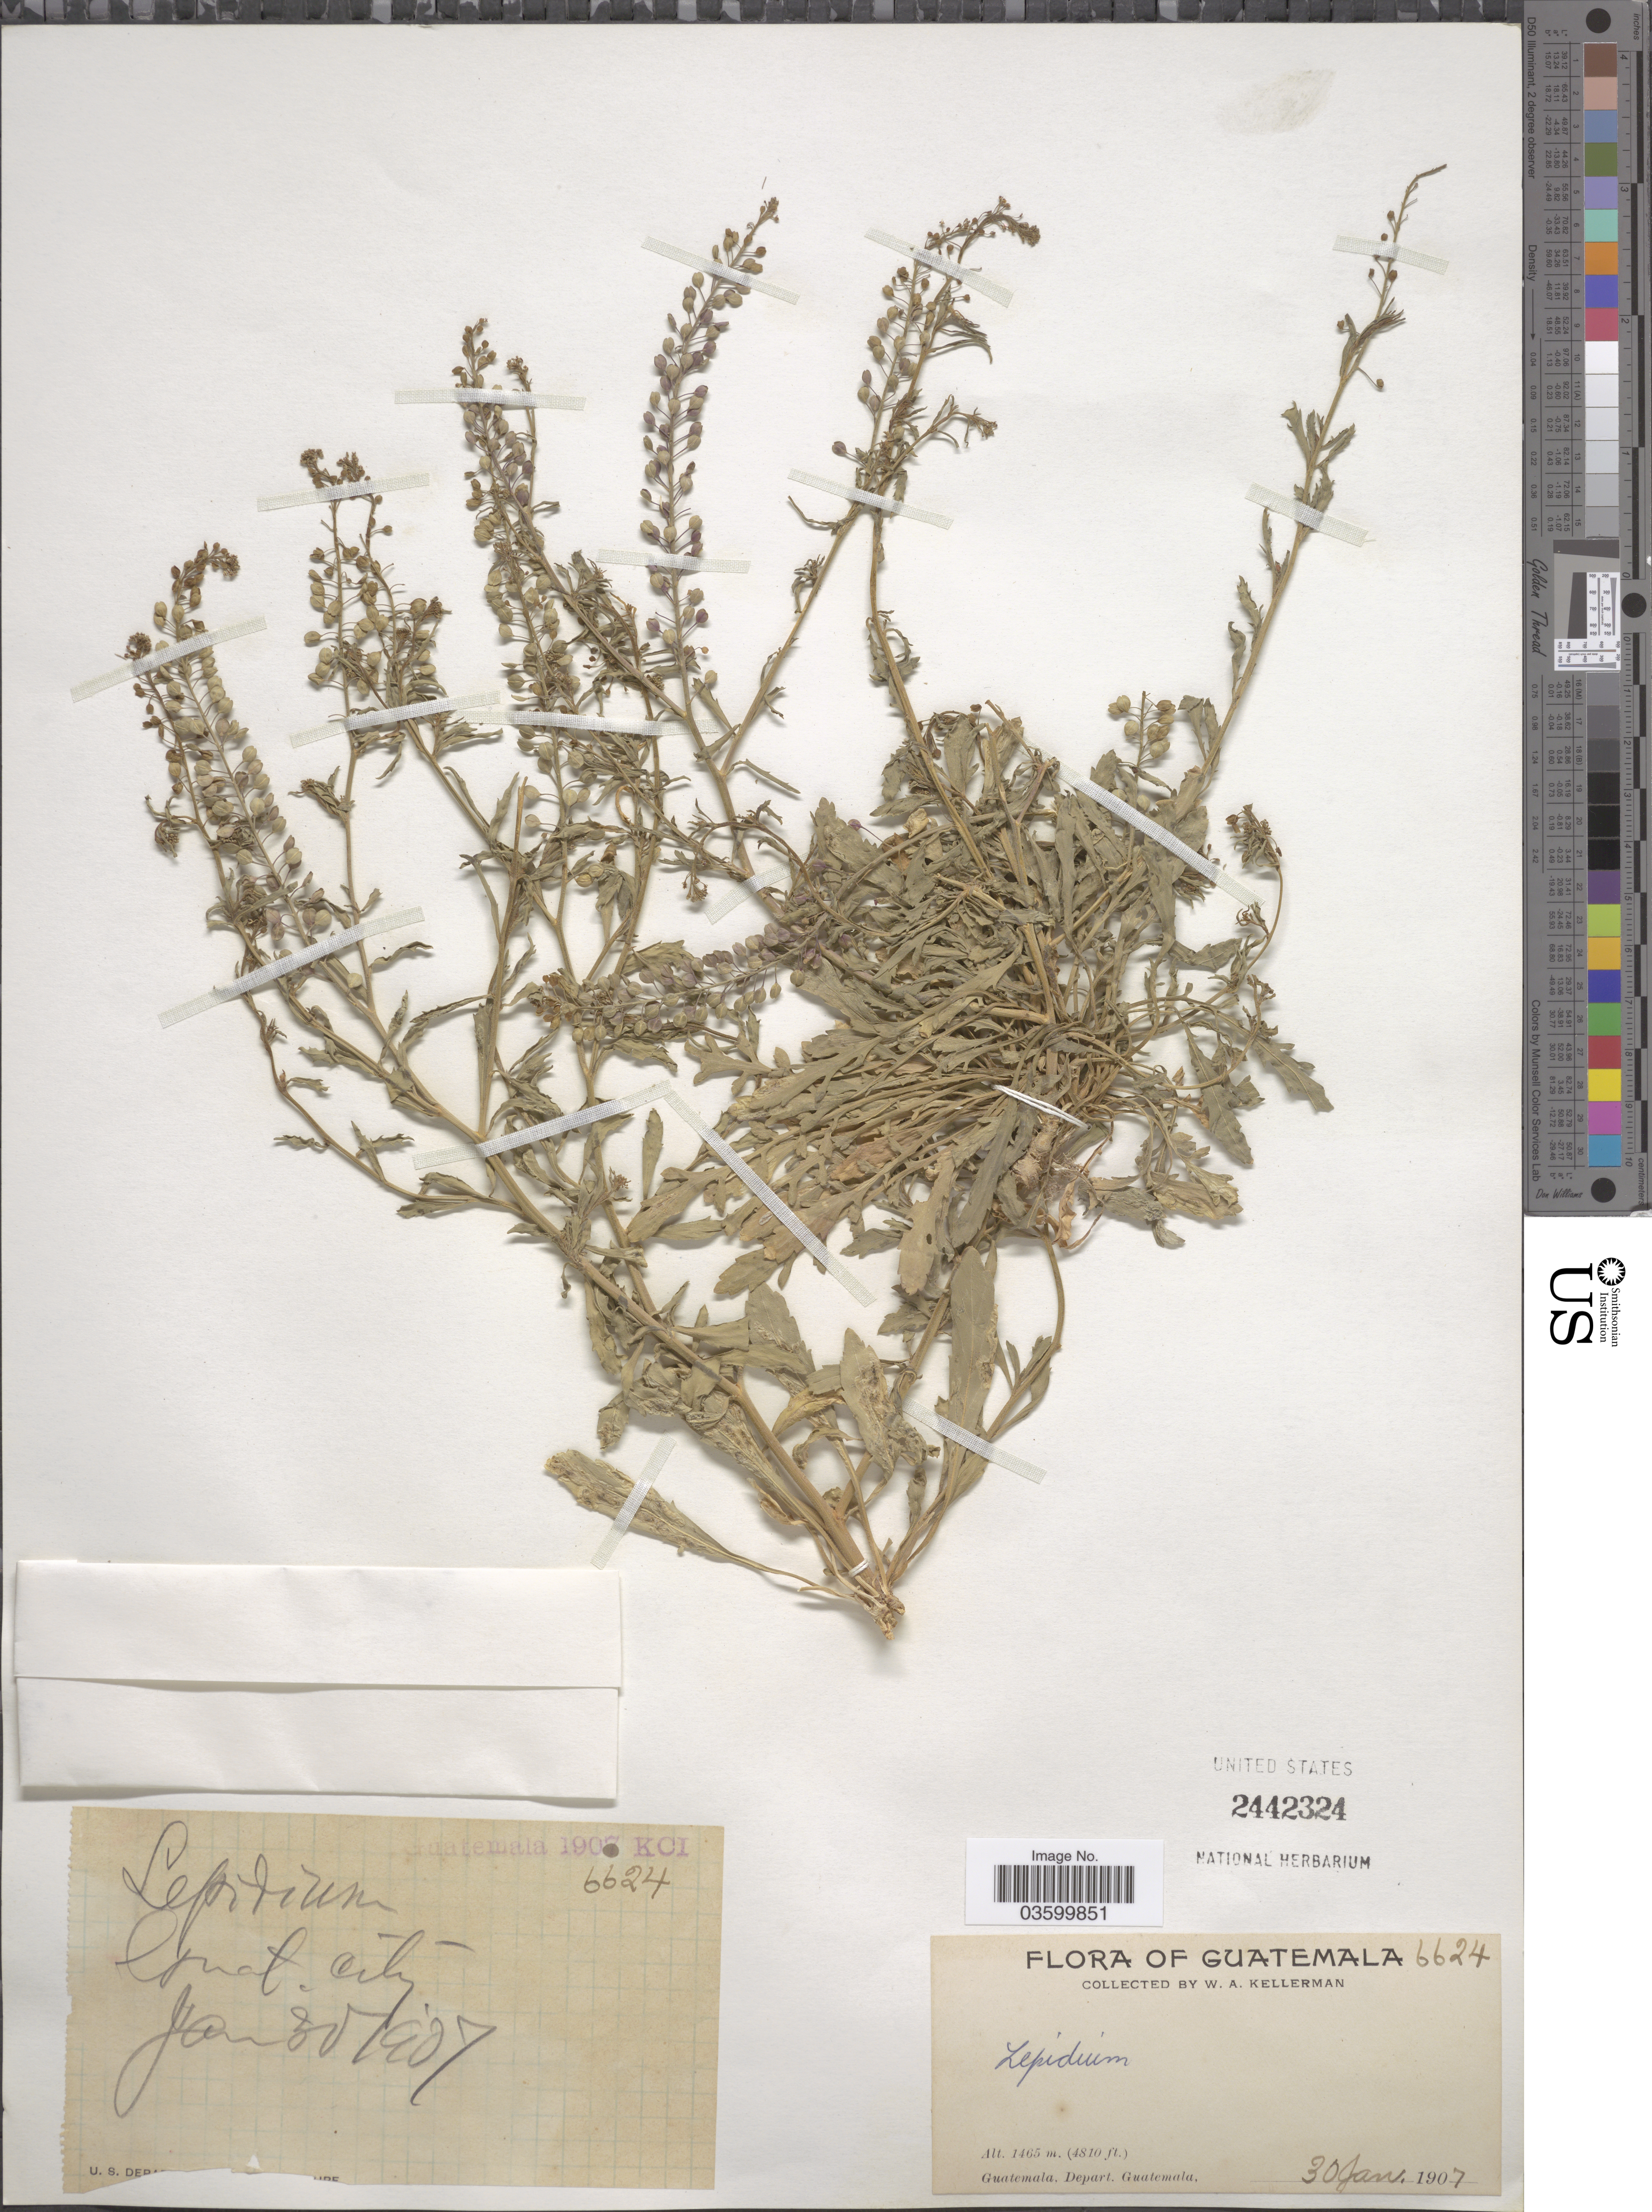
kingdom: Plantae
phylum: Tracheophyta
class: Magnoliopsida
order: Brassicales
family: Brassicaceae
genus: Lepidium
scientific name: Lepidium virginicum var. pubescens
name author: (Greene) C.L. Hitchc.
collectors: W. Kellerman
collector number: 6624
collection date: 1907-01-30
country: Guatemala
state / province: Guatemala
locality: Depart. Guatemala. Guat. City.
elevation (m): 1465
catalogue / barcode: US 2442324